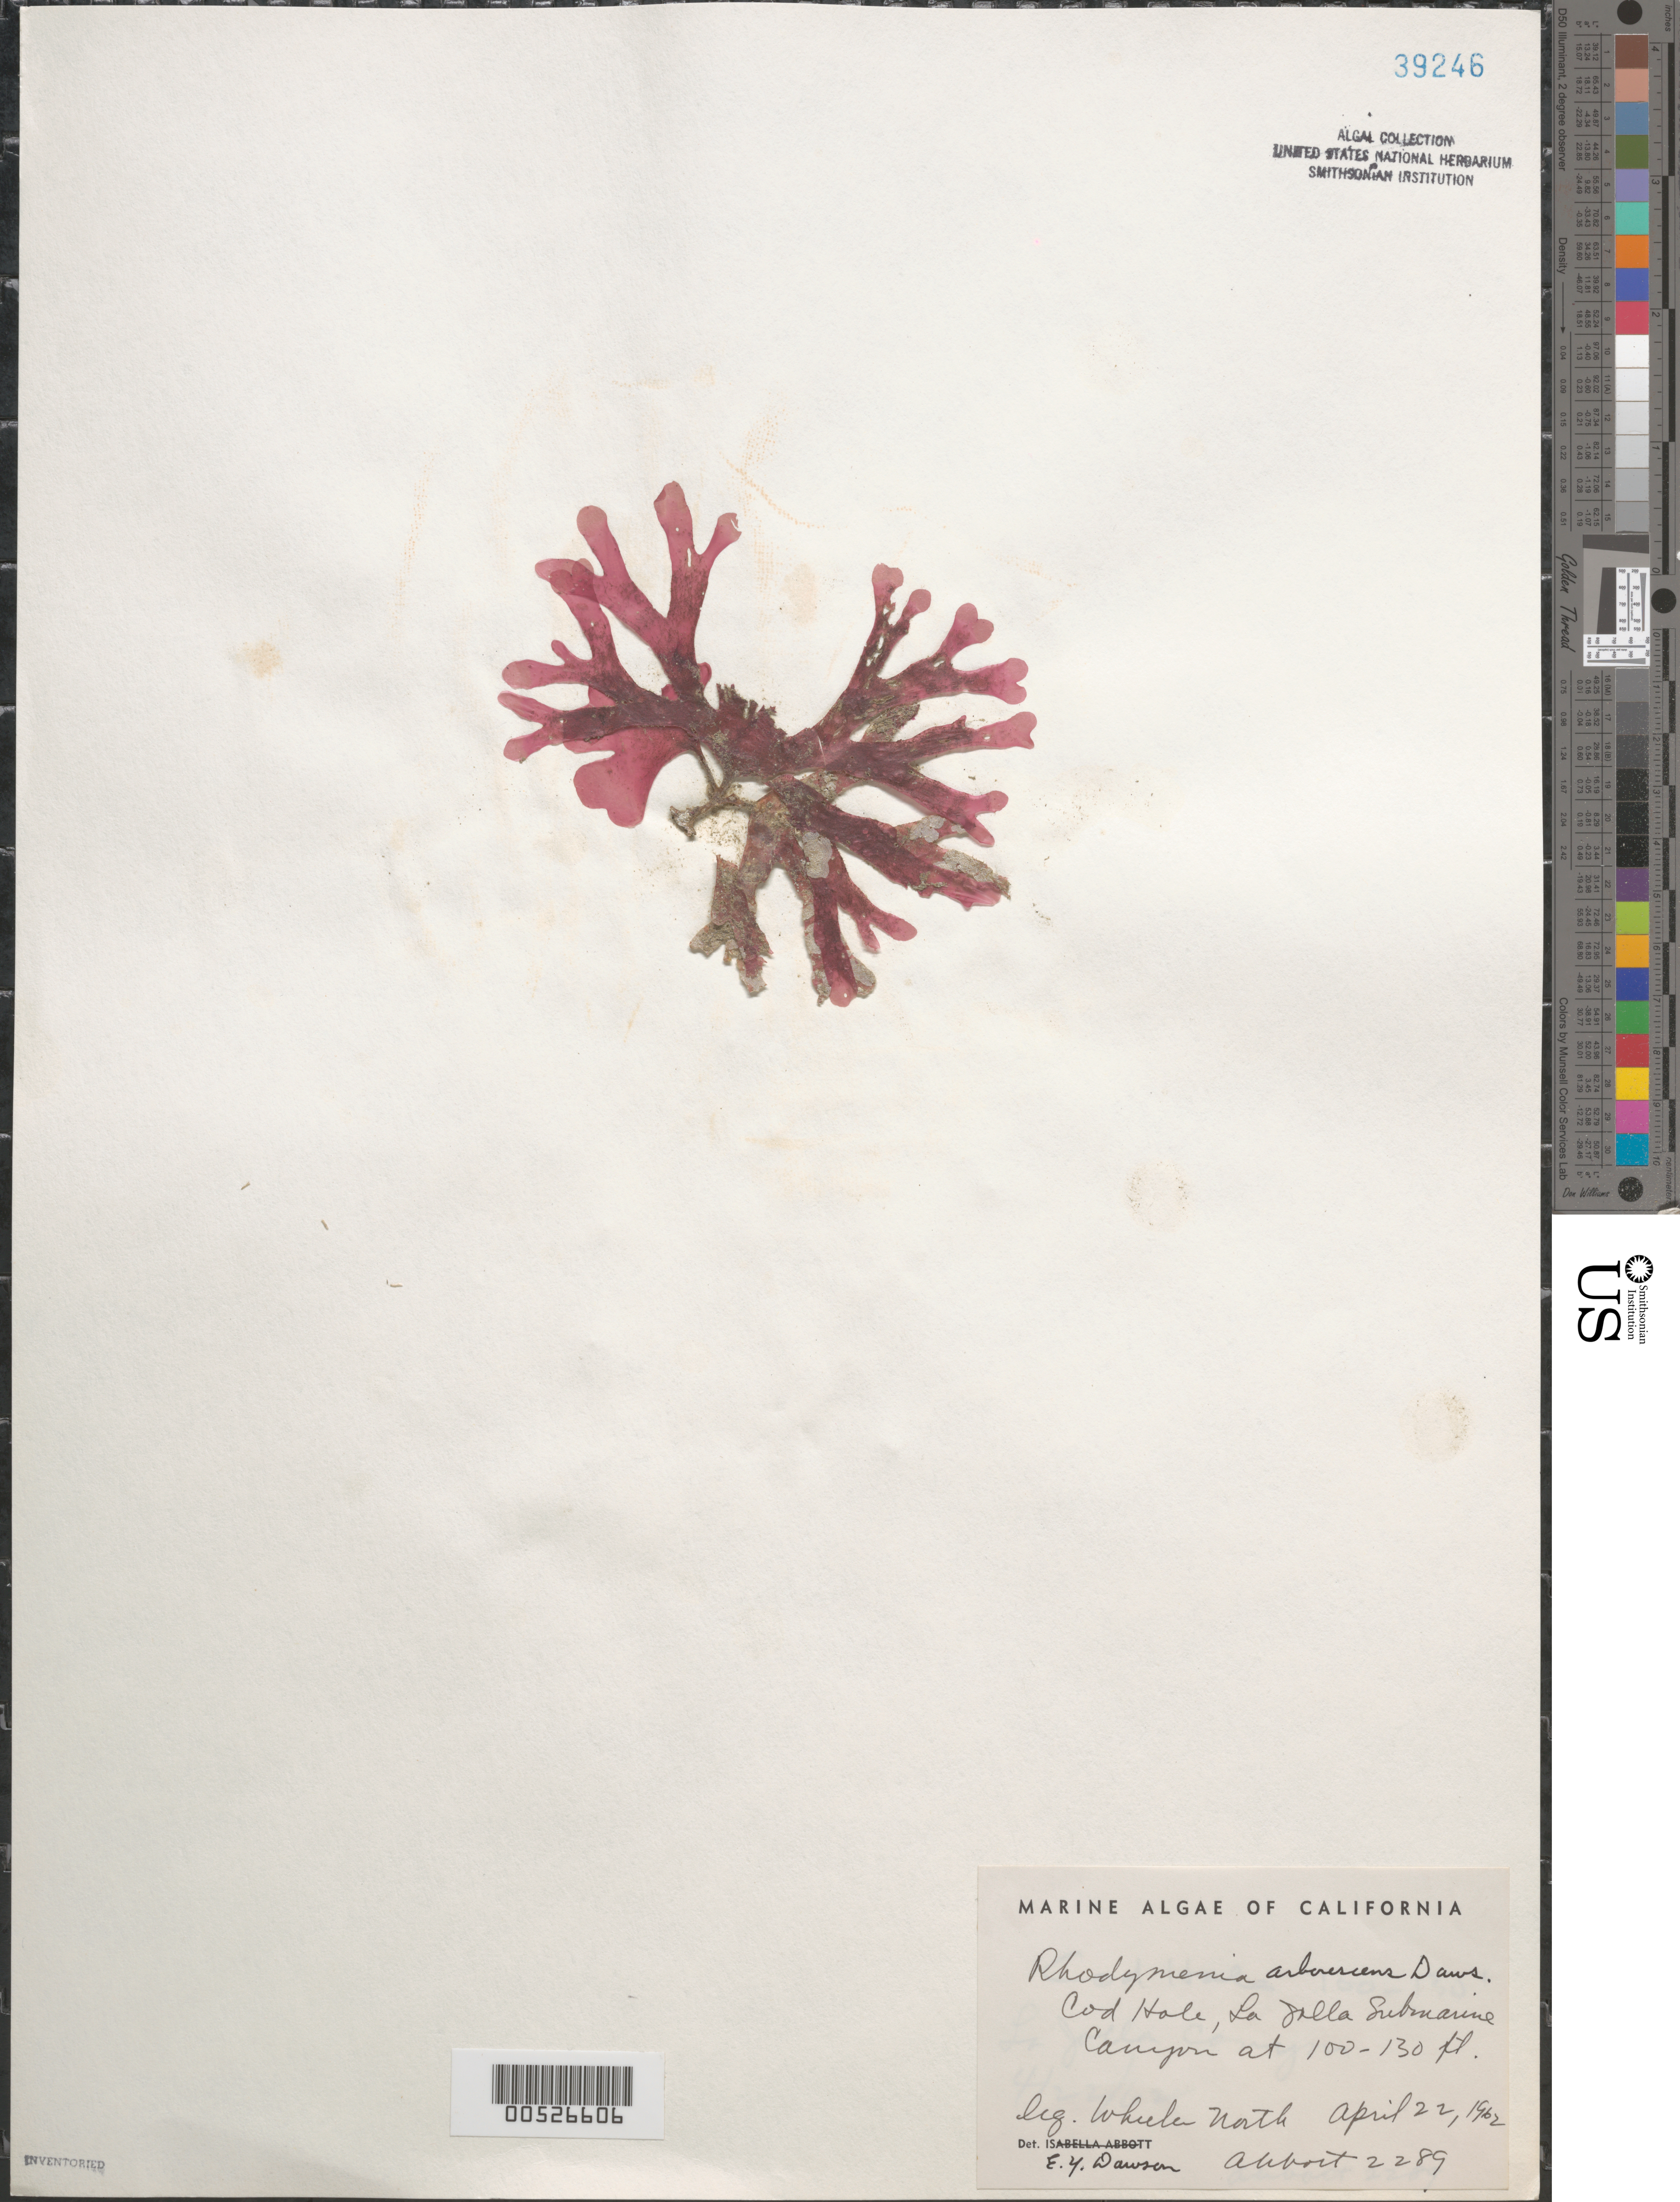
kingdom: Plantae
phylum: Rhodophyta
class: Florideophyceae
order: Rhodymeniales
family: Rhodymeniaceae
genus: Rhodymenia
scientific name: Rhodymenia arborescens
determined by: Dawson, E. Y.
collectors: W. North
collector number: IAA 2289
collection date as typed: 22 Apr 1962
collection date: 1962-04-22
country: United States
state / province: California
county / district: San Diego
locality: Cod Hole, La jolla Submarine Canyon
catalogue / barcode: US 39246